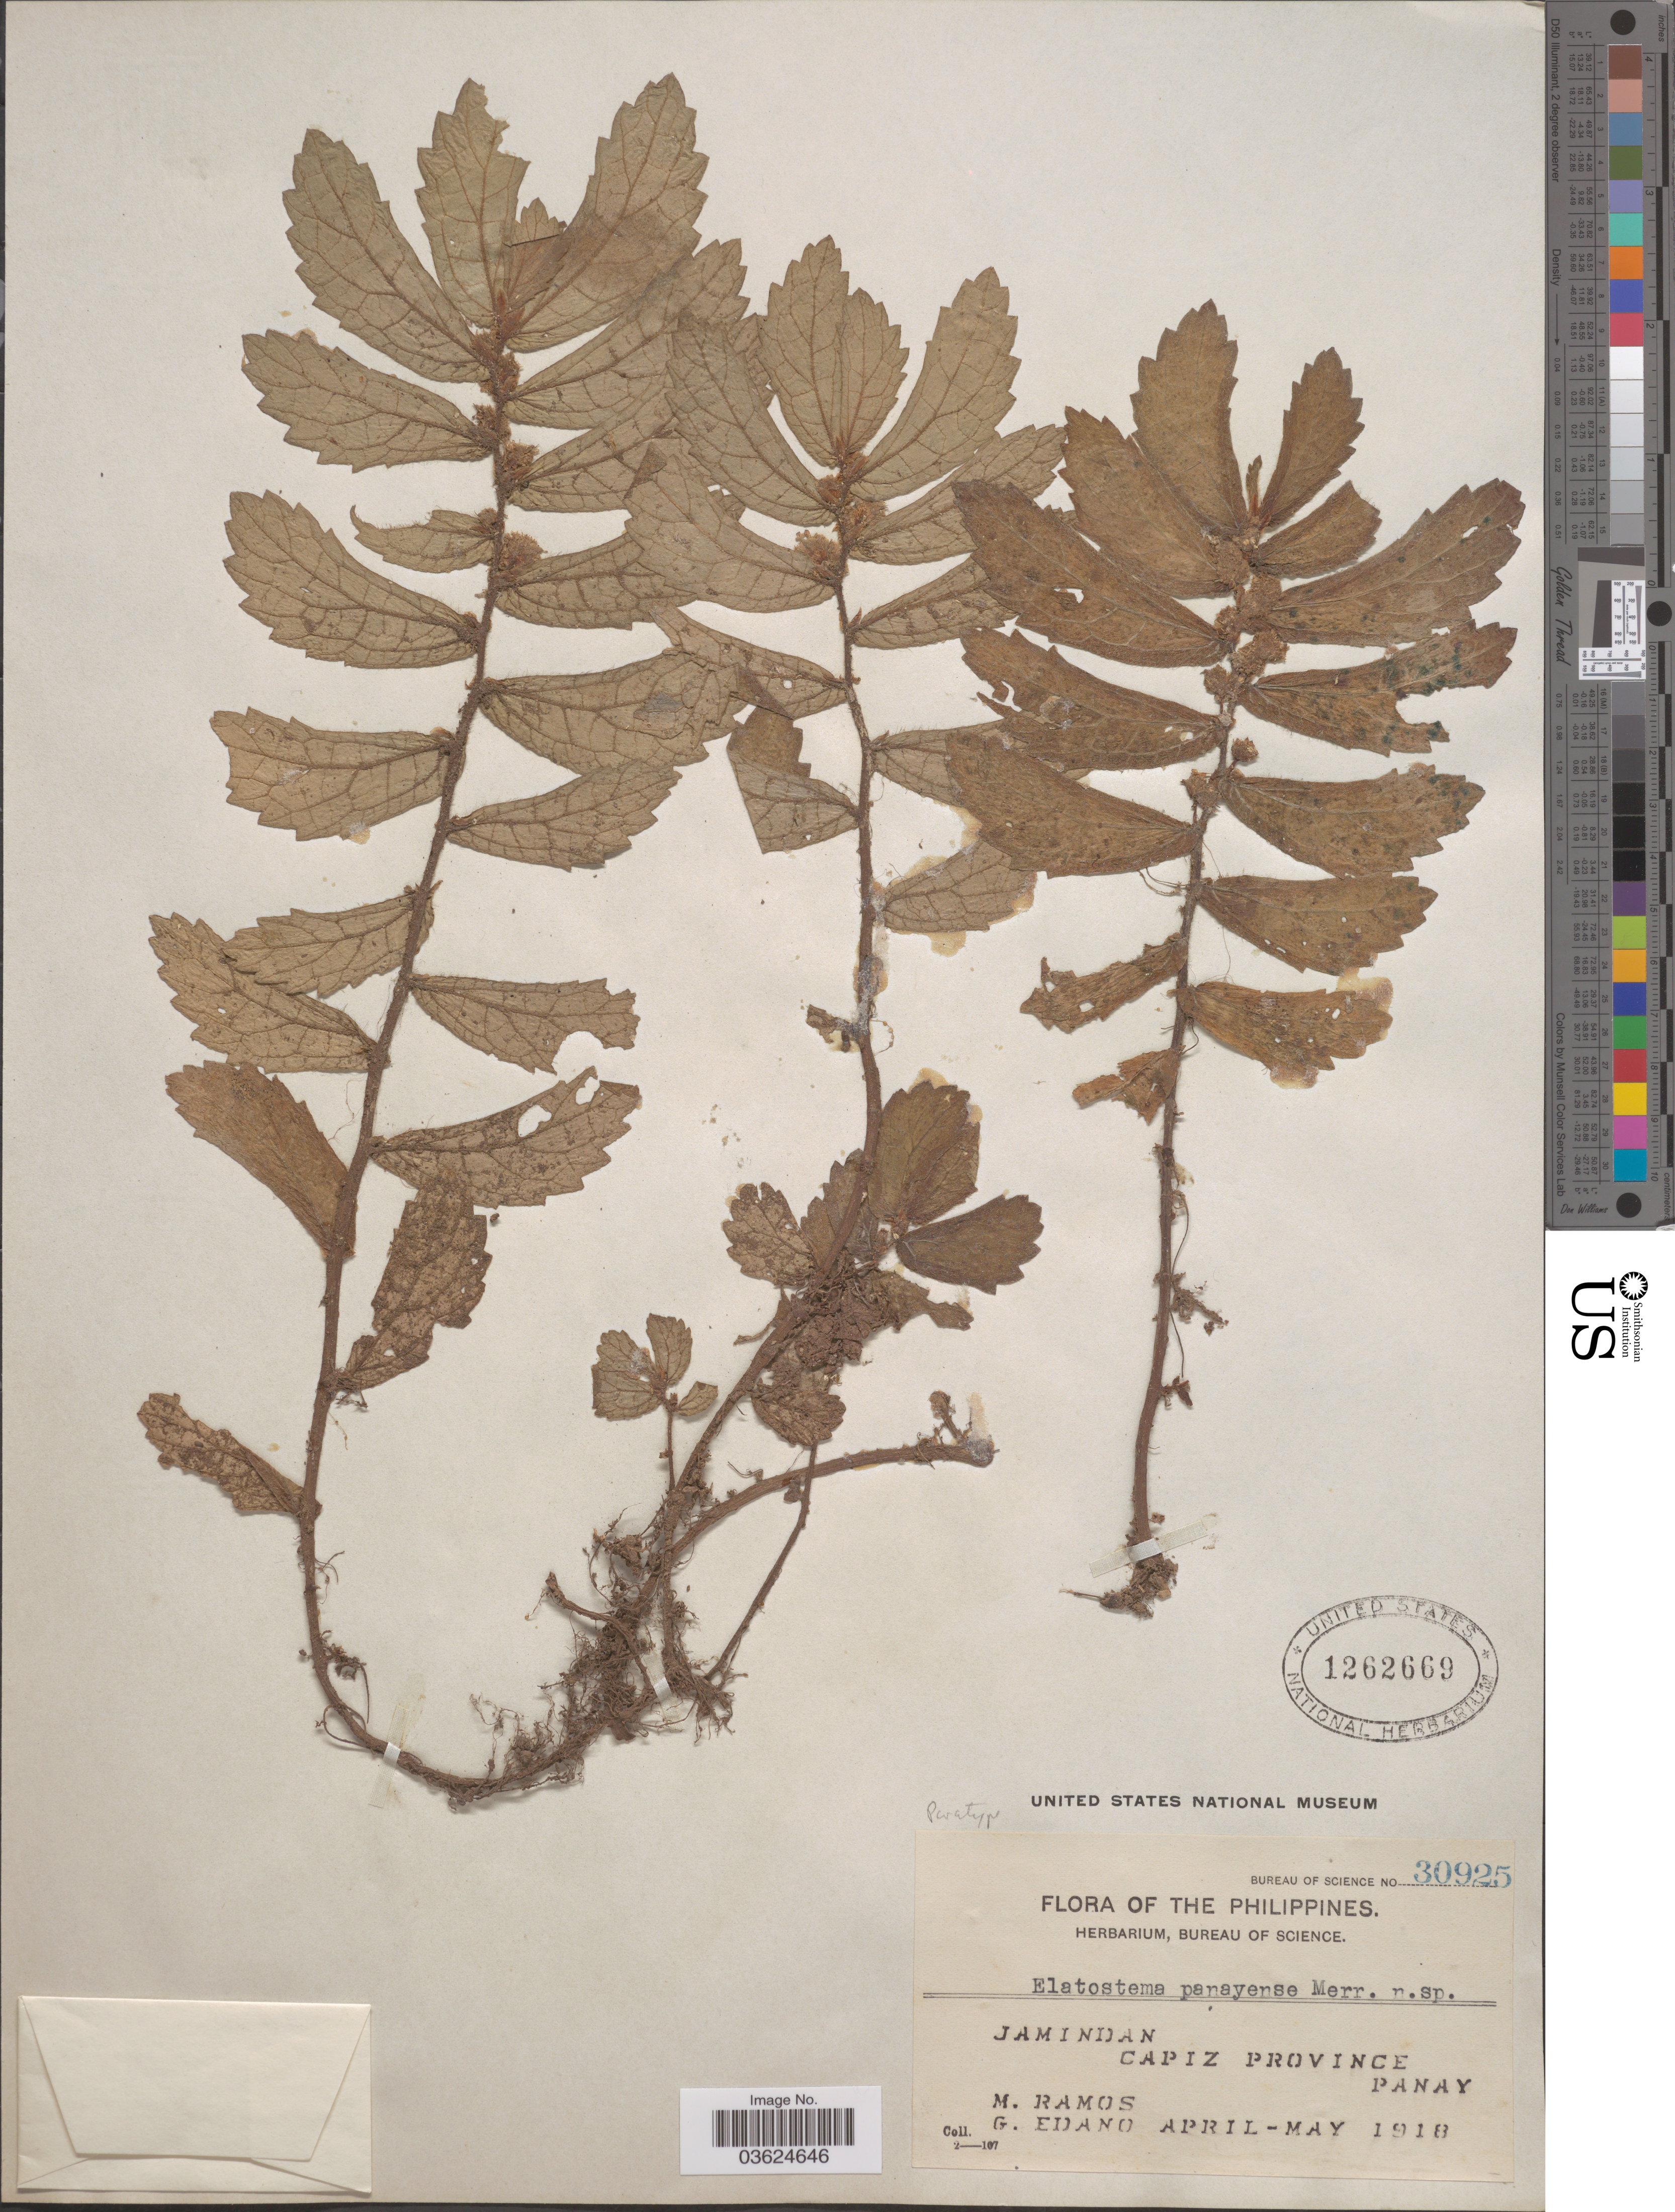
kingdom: Plantae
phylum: Tracheophyta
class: Magnoliopsida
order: Rosales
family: Urticaceae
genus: Elatostema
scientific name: Elatostema panayense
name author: Merr.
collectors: M. Ramos & G. Edaño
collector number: Bureau of Science 30925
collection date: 1918-04/1918-05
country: Philippines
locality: Jamindan. Capiz Province. Panay.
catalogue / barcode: US 1262669